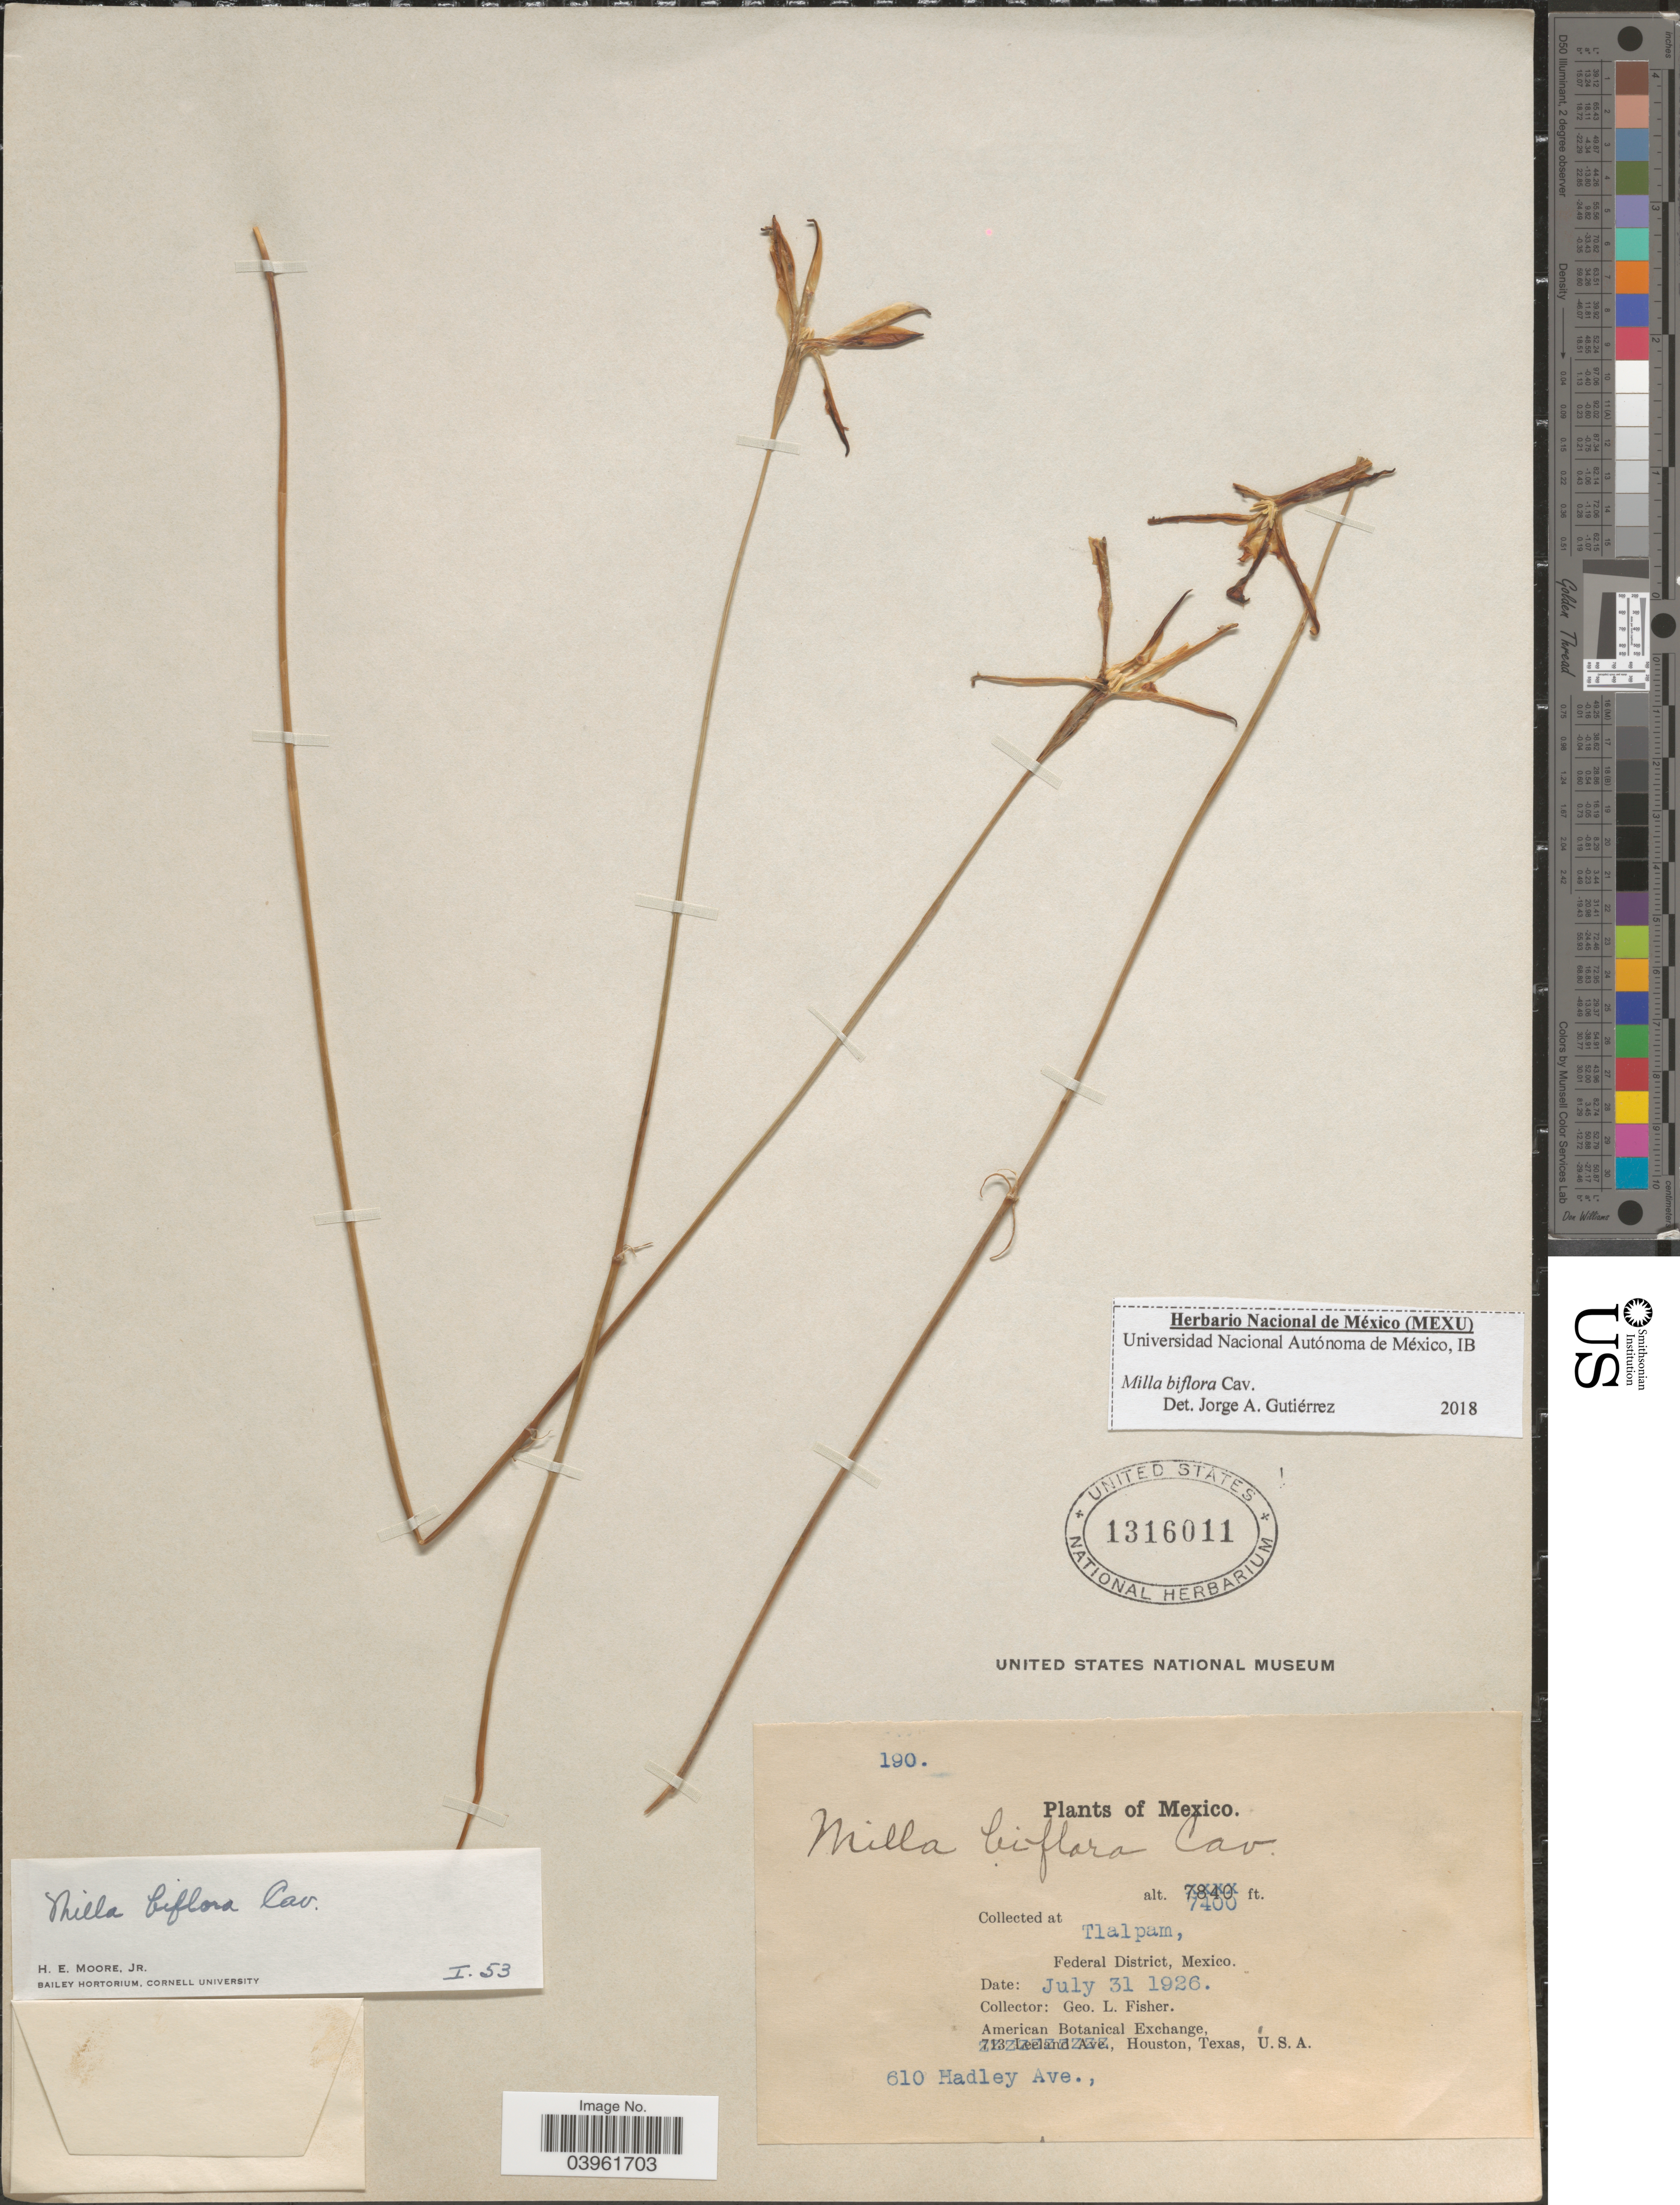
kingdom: Plantae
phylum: Tracheophyta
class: Liliopsida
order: Asparagales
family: Asparagaceae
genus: Milla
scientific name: Milla biflora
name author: Cav.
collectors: G. L. Fisher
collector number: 190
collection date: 1926-07-31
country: Mexico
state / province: Distrito Federal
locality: Tlalpam, Federal District.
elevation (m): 2256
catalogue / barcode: US 1316011